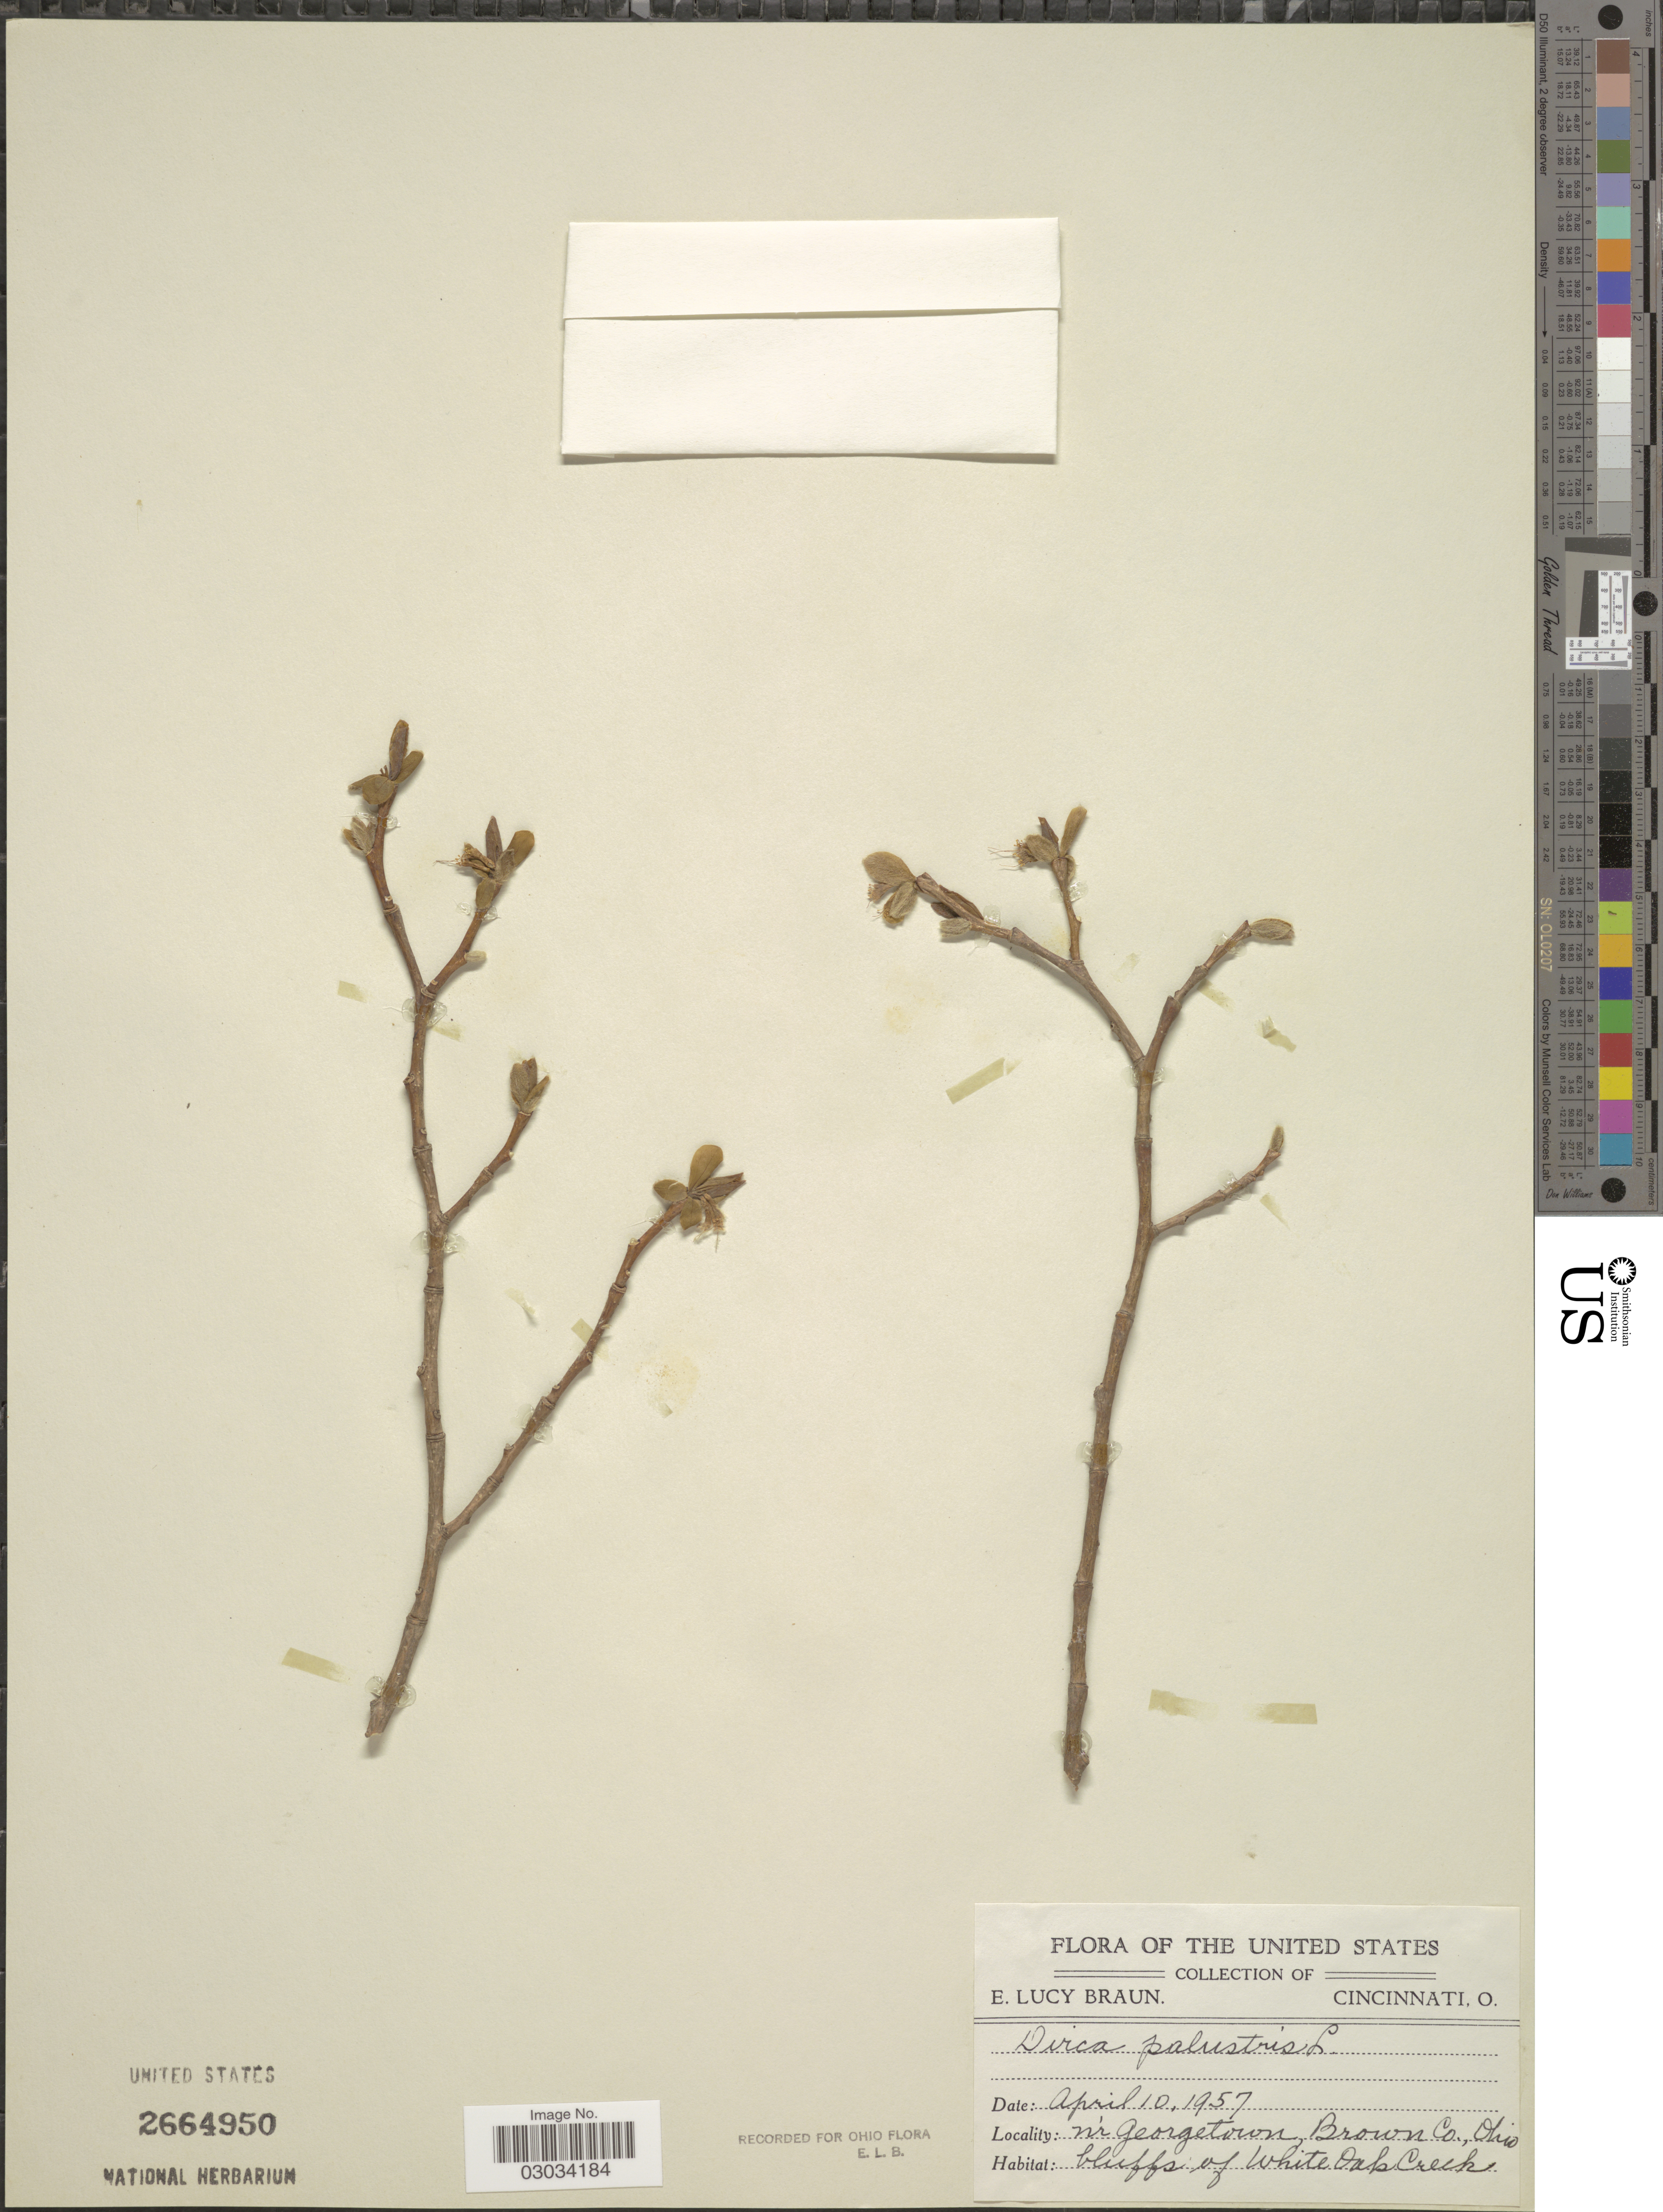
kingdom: Plantae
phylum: Tracheophyta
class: Magnoliopsida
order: Malvales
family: Thymelaeaceae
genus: Dirca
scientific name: Dirca palustris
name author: L.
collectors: E. L. Braun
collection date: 1957-04-10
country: United States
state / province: Ohio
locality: N'r Georgetown, Brown Co., bluffs of White Oak Creek.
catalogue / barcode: US 2664950